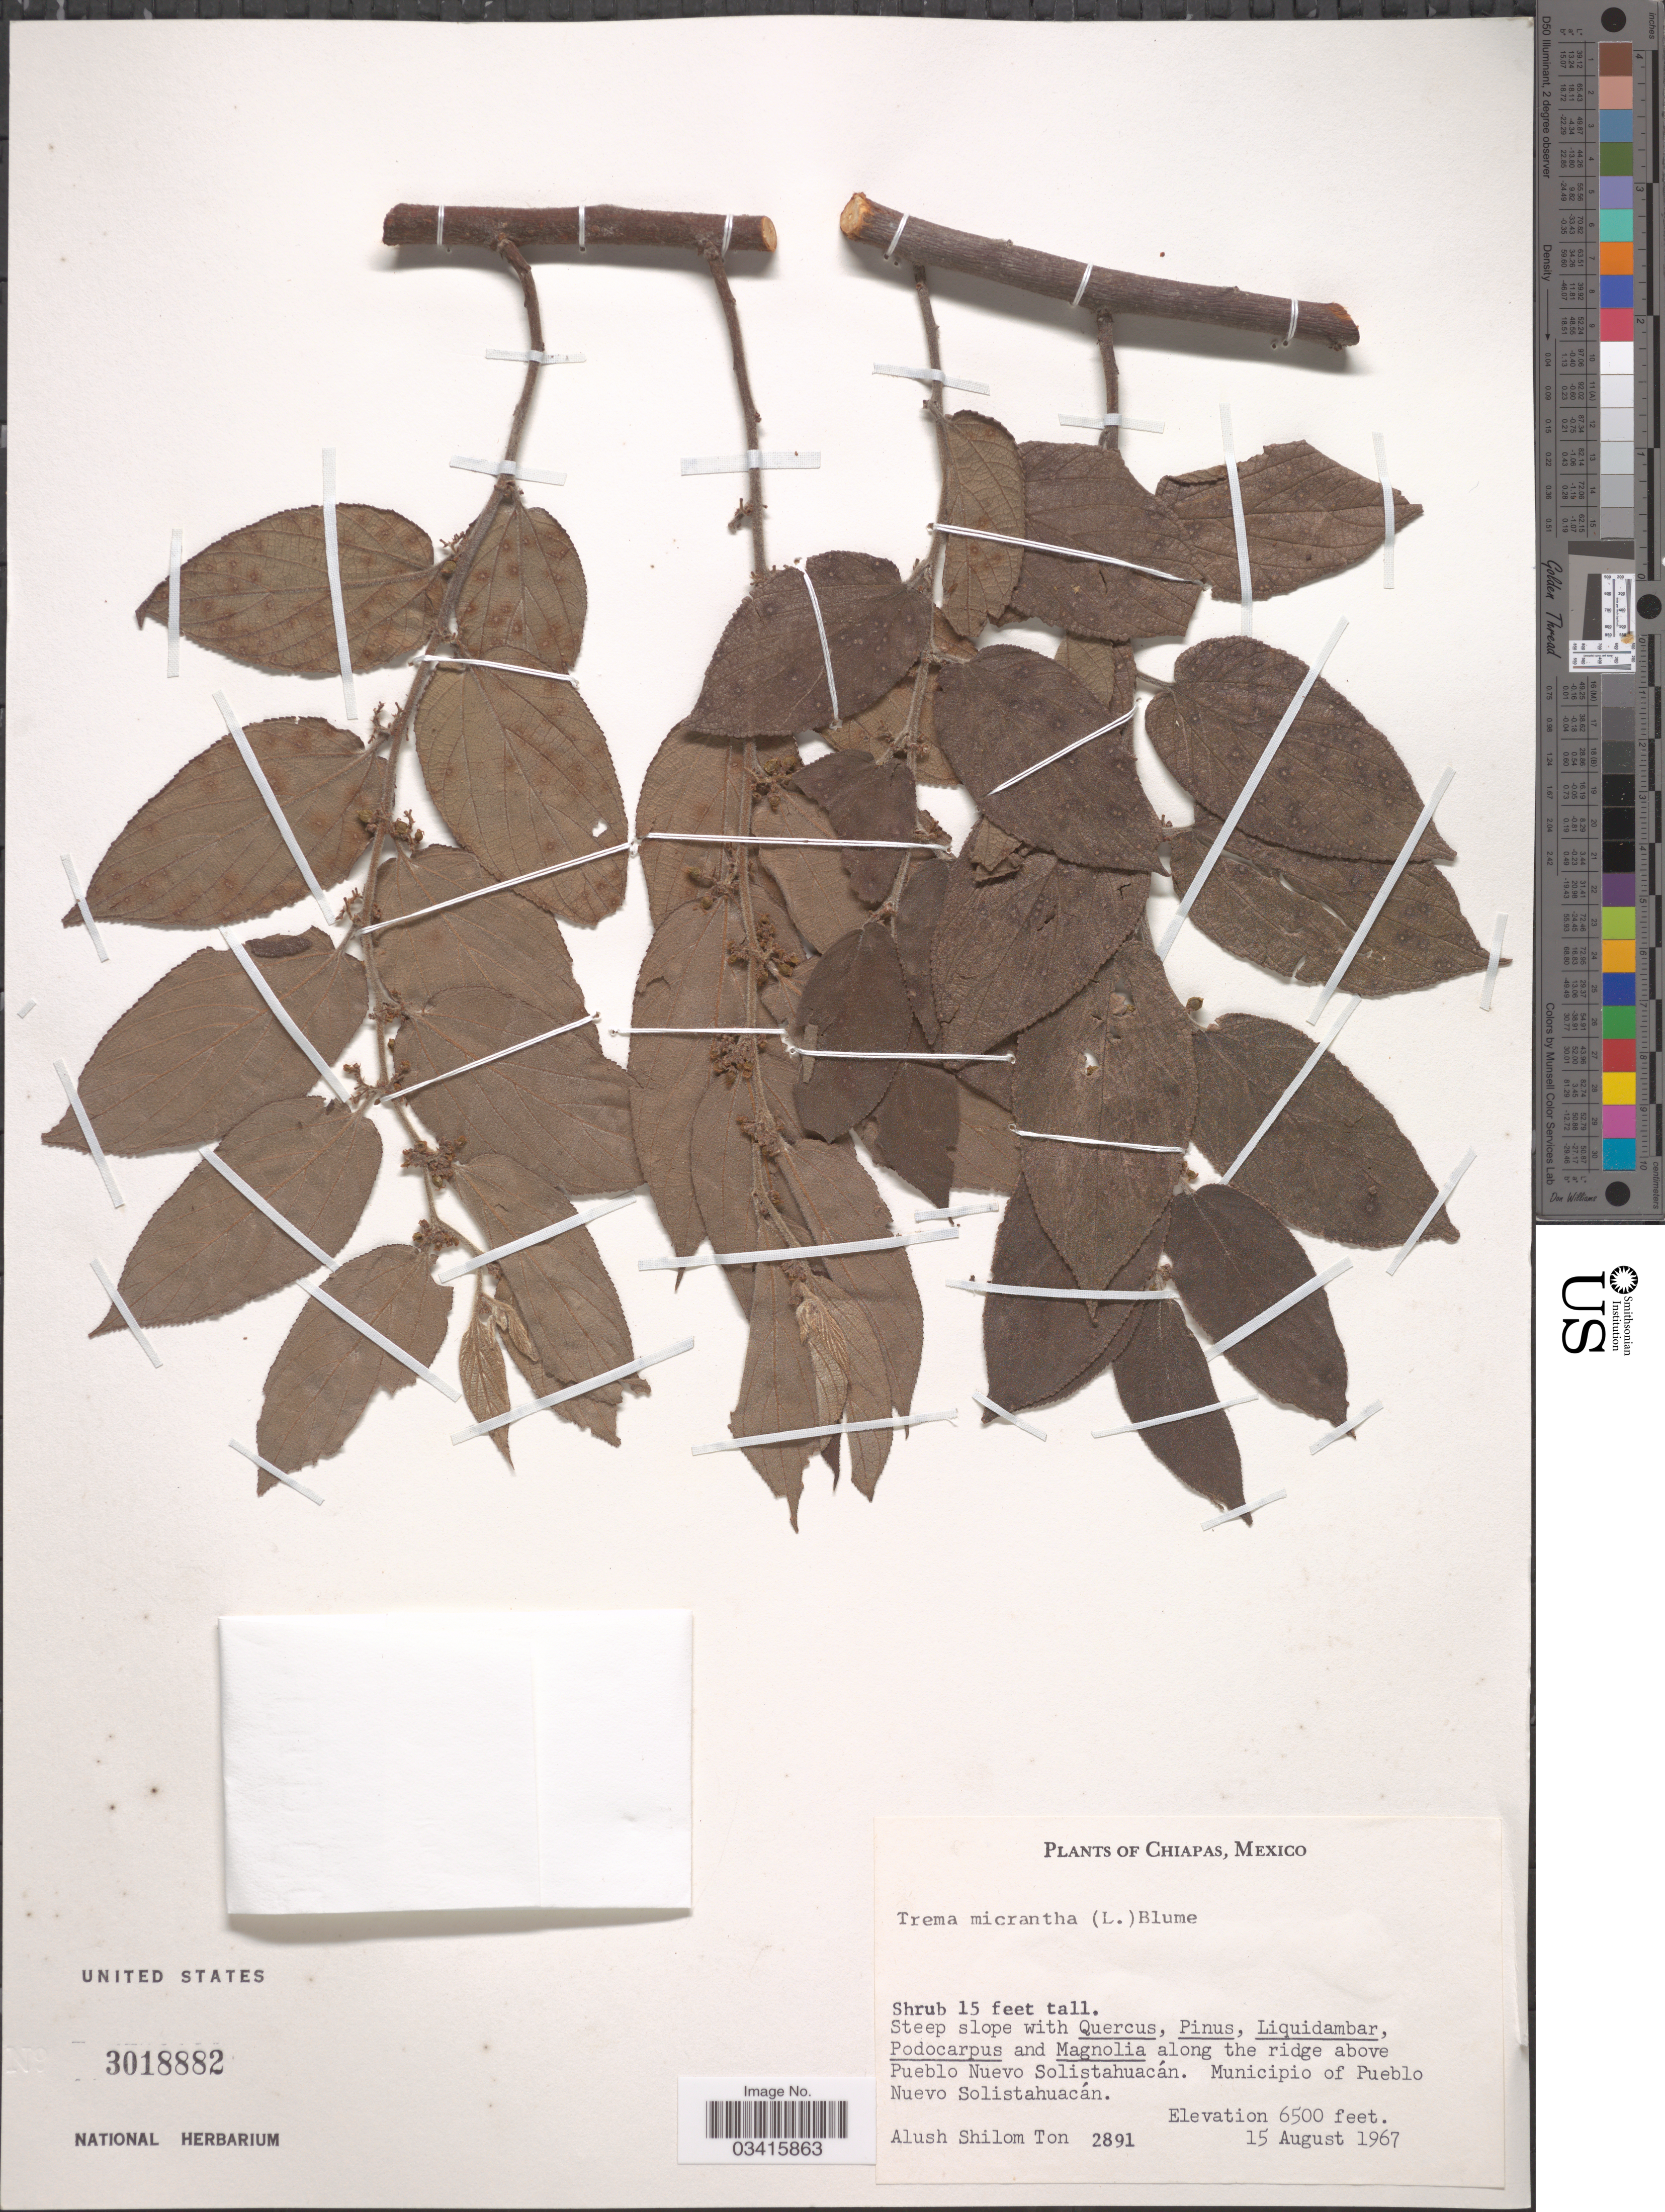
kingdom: Plantae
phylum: Tracheophyta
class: Magnoliopsida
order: Rosales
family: Cannabaceae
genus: Trema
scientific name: Trema micranthum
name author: (L.) Blume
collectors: A. M. Ton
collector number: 2891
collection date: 1967-08-15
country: Mexico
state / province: Chiapas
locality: Along the ridge above Pueblo Nuevo Solistahuacán. Municipio of Pueblo Nuevo Solistahuacán.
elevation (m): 1981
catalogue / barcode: US 3018882